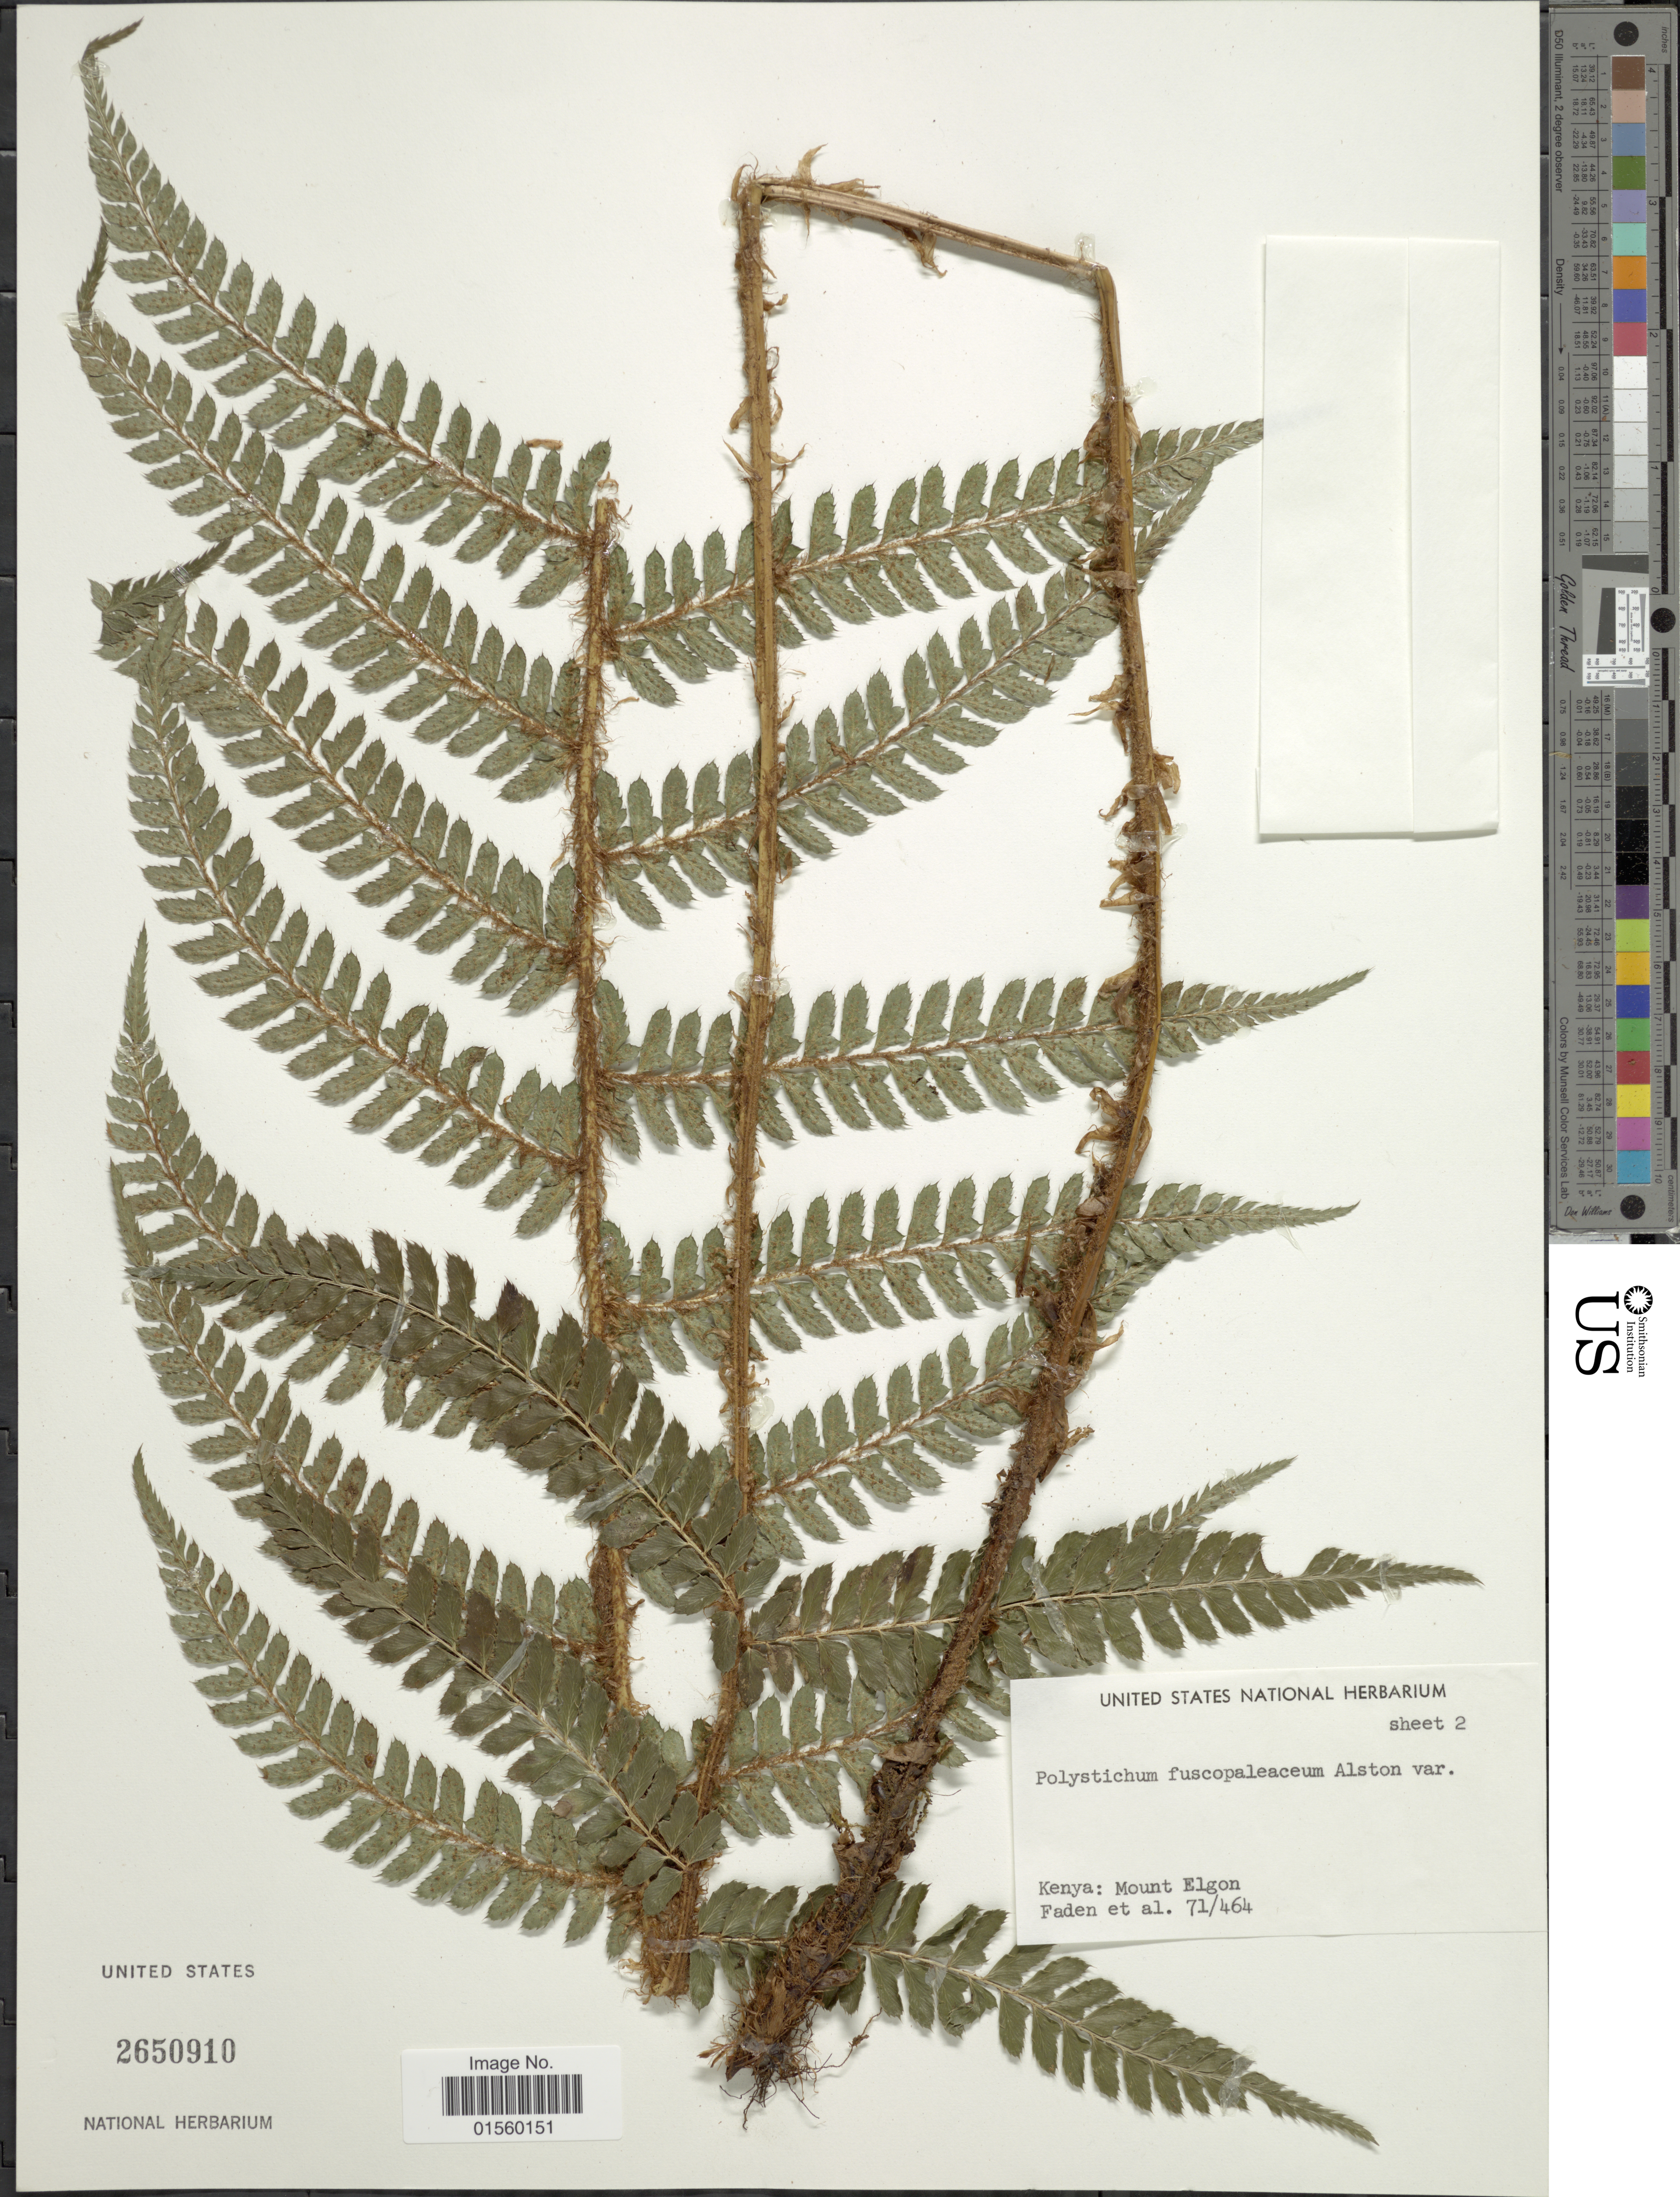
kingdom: Plantae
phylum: Tracheophyta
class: Polypodiopsida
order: Polypodiales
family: Dryopteridaceae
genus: Polystichum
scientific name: Polystichum fuscopaleaceum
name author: Alston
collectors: -- Faden & et al.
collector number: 71/464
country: Kenya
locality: Mount Elgon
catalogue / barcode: US 2650910